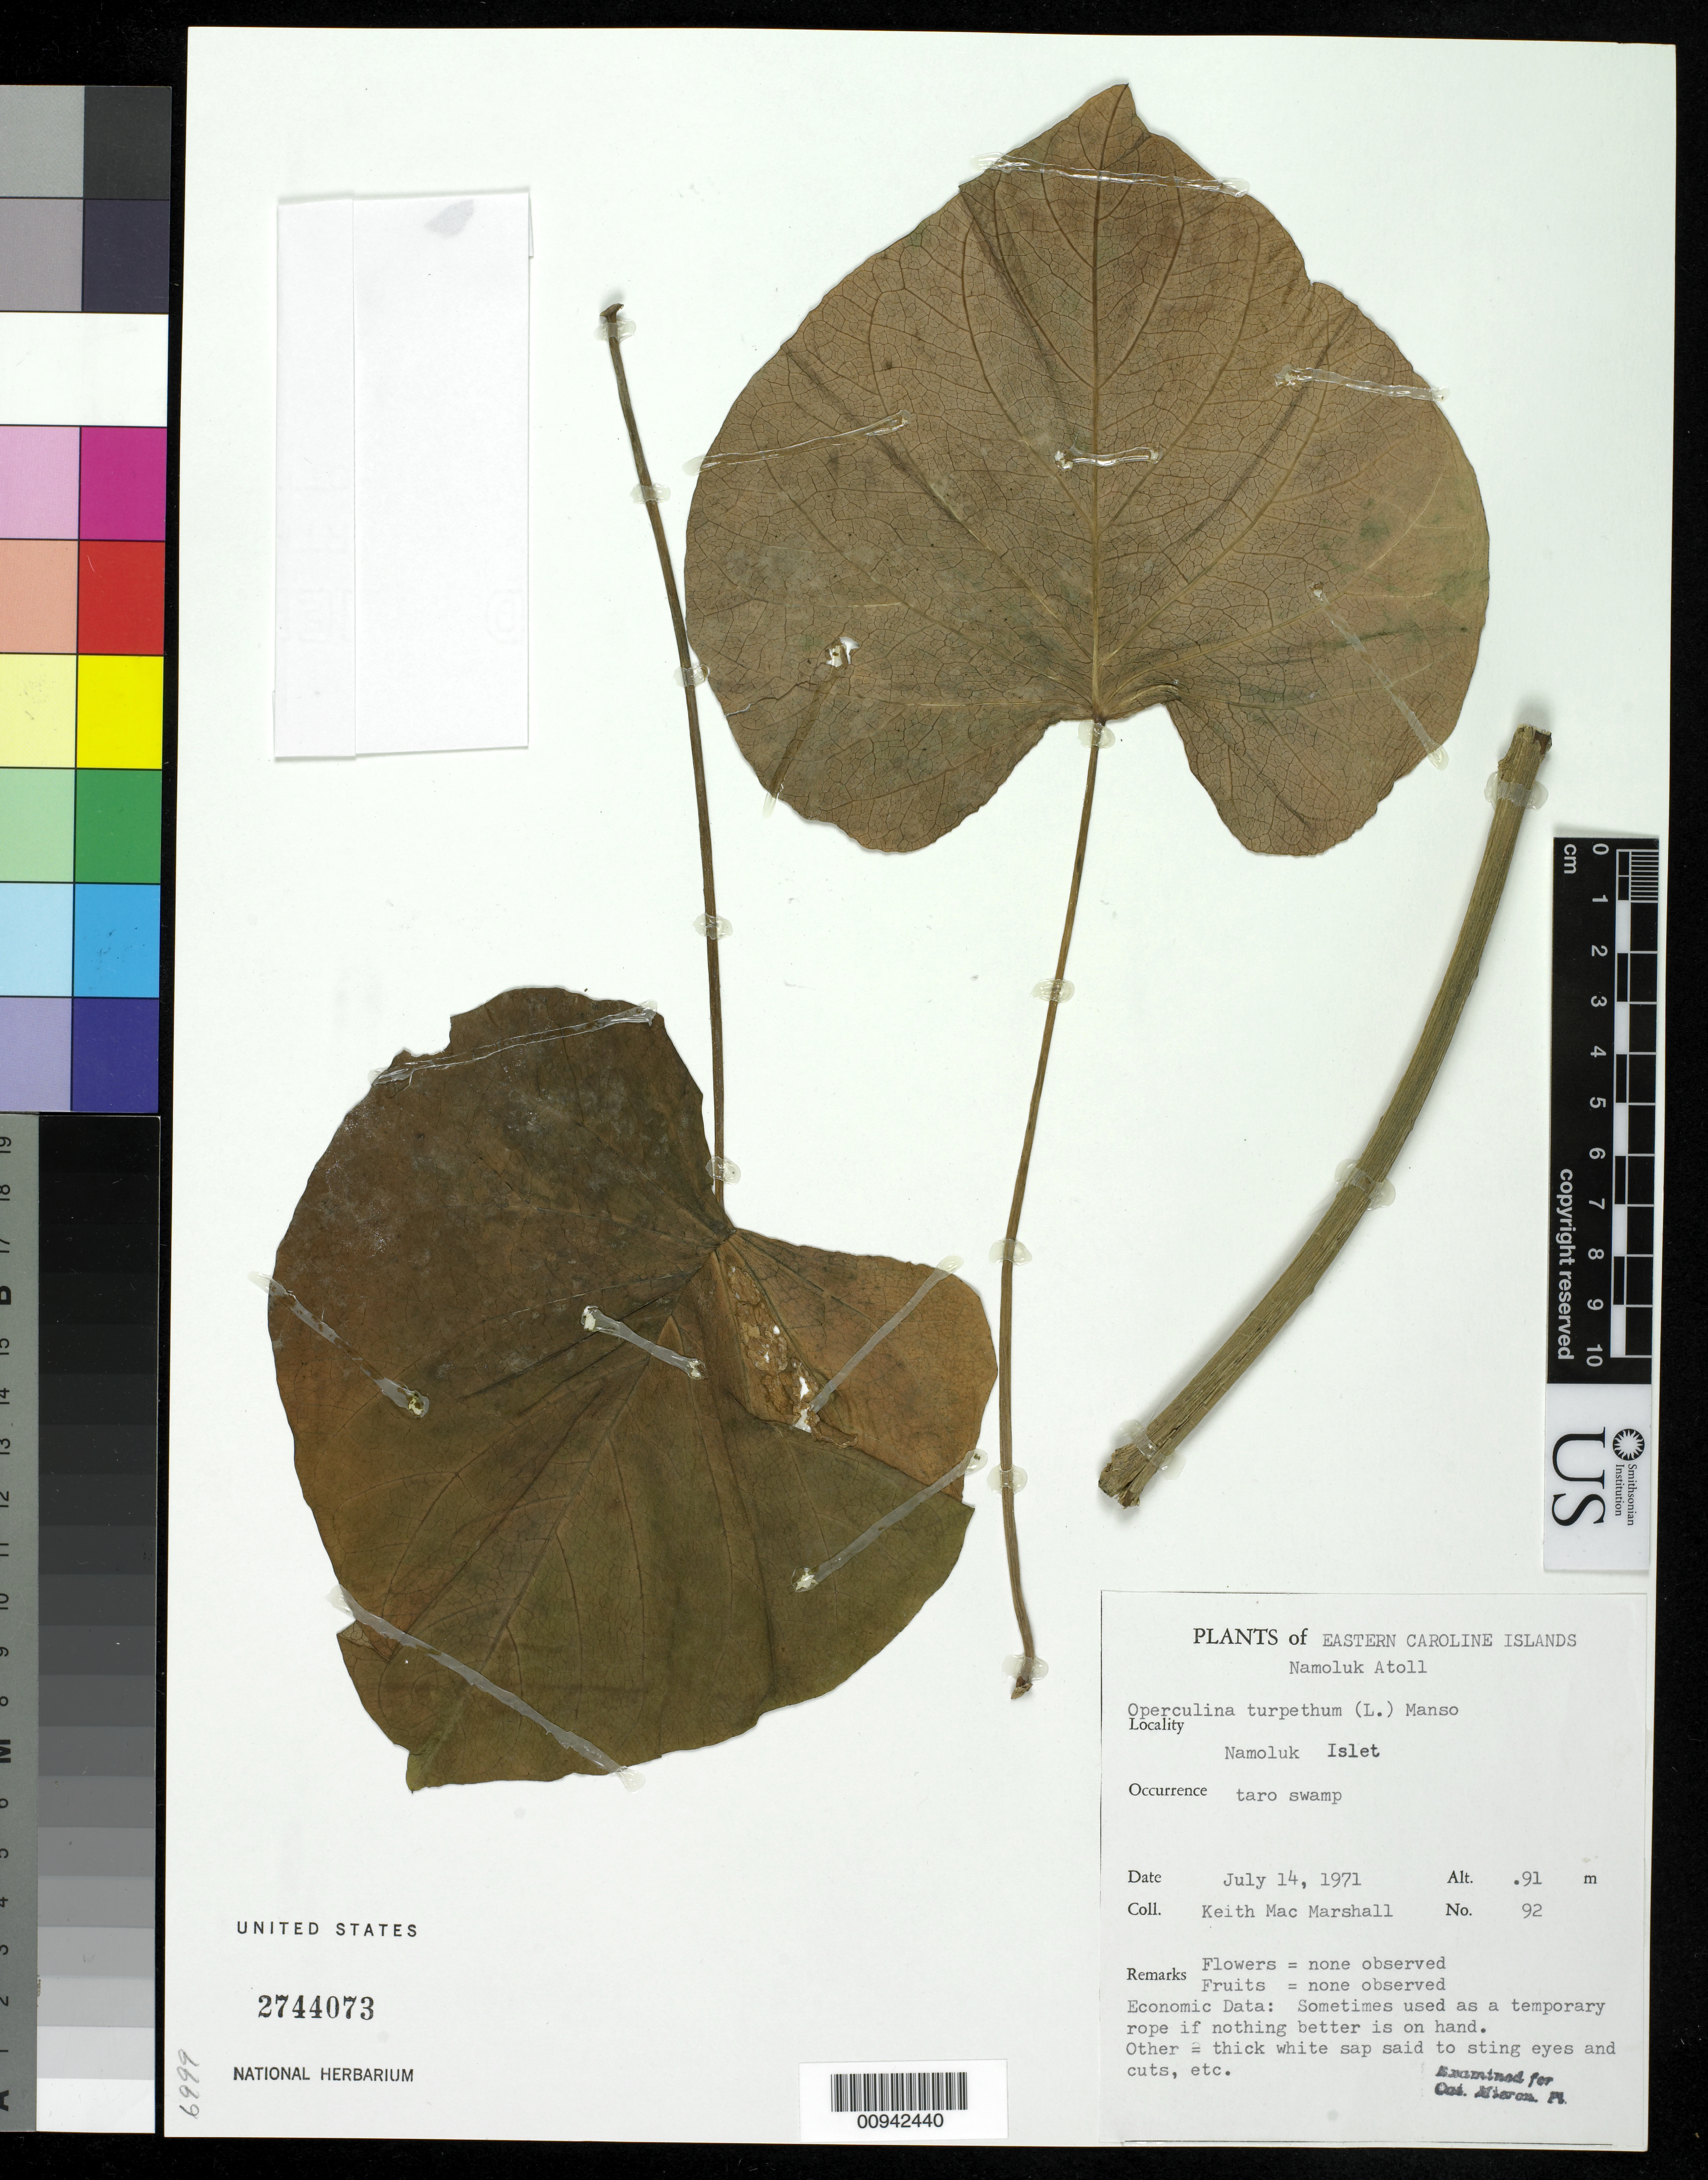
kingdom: Plantae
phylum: Tracheophyta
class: Magnoliopsida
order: Solanales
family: Convolvulaceae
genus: Operculina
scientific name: Operculina turpethum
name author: (L.) Silva Manso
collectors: K. M. Marshall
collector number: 92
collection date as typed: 14 Jul 1971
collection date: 1971-07-14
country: Micronesia, Federated States of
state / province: Truk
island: Namokuk [Namoluk] Atoll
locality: Taro swamp; Namoluk Islet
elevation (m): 0.28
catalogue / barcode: US 2744073